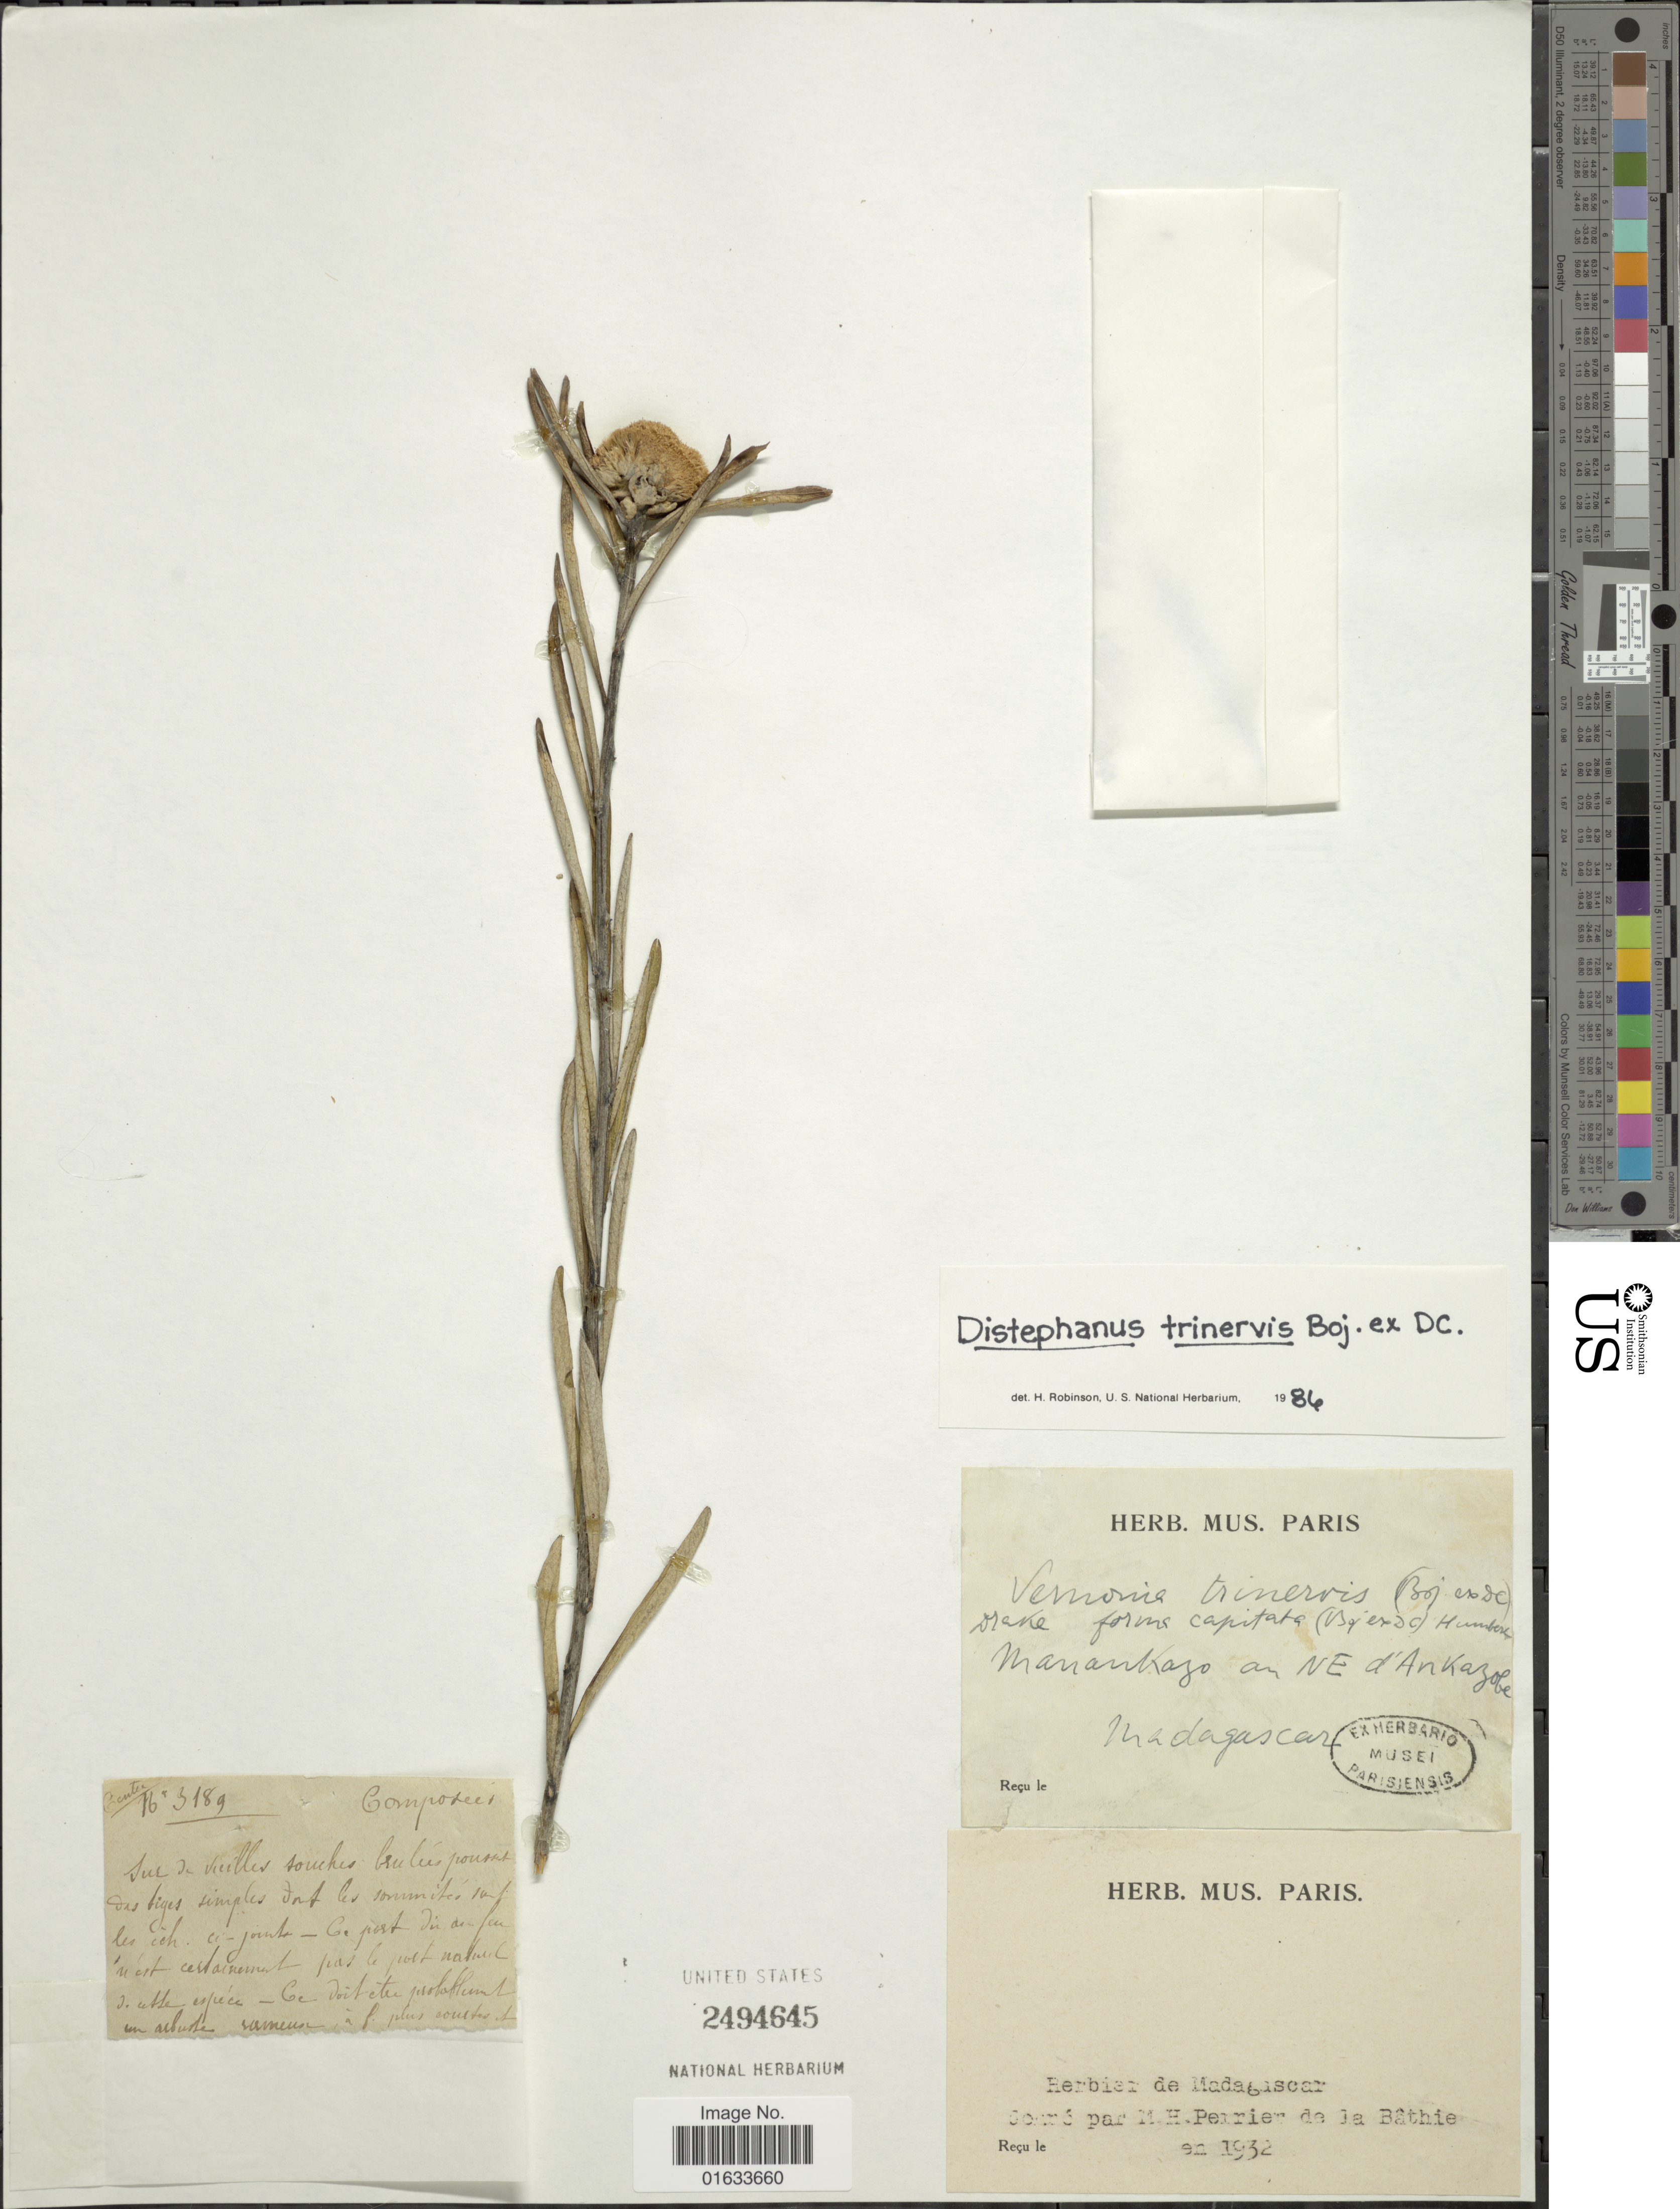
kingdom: Plantae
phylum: Tracheophyta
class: Magnoliopsida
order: Asterales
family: Asteraceae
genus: Distephanus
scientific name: Distephanus trinervis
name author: Bojer ex DC.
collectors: H. Perrier de la Bâthie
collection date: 1932-01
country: Madagascar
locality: Manankazo an NE d'Ankazobe.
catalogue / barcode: US 2494645